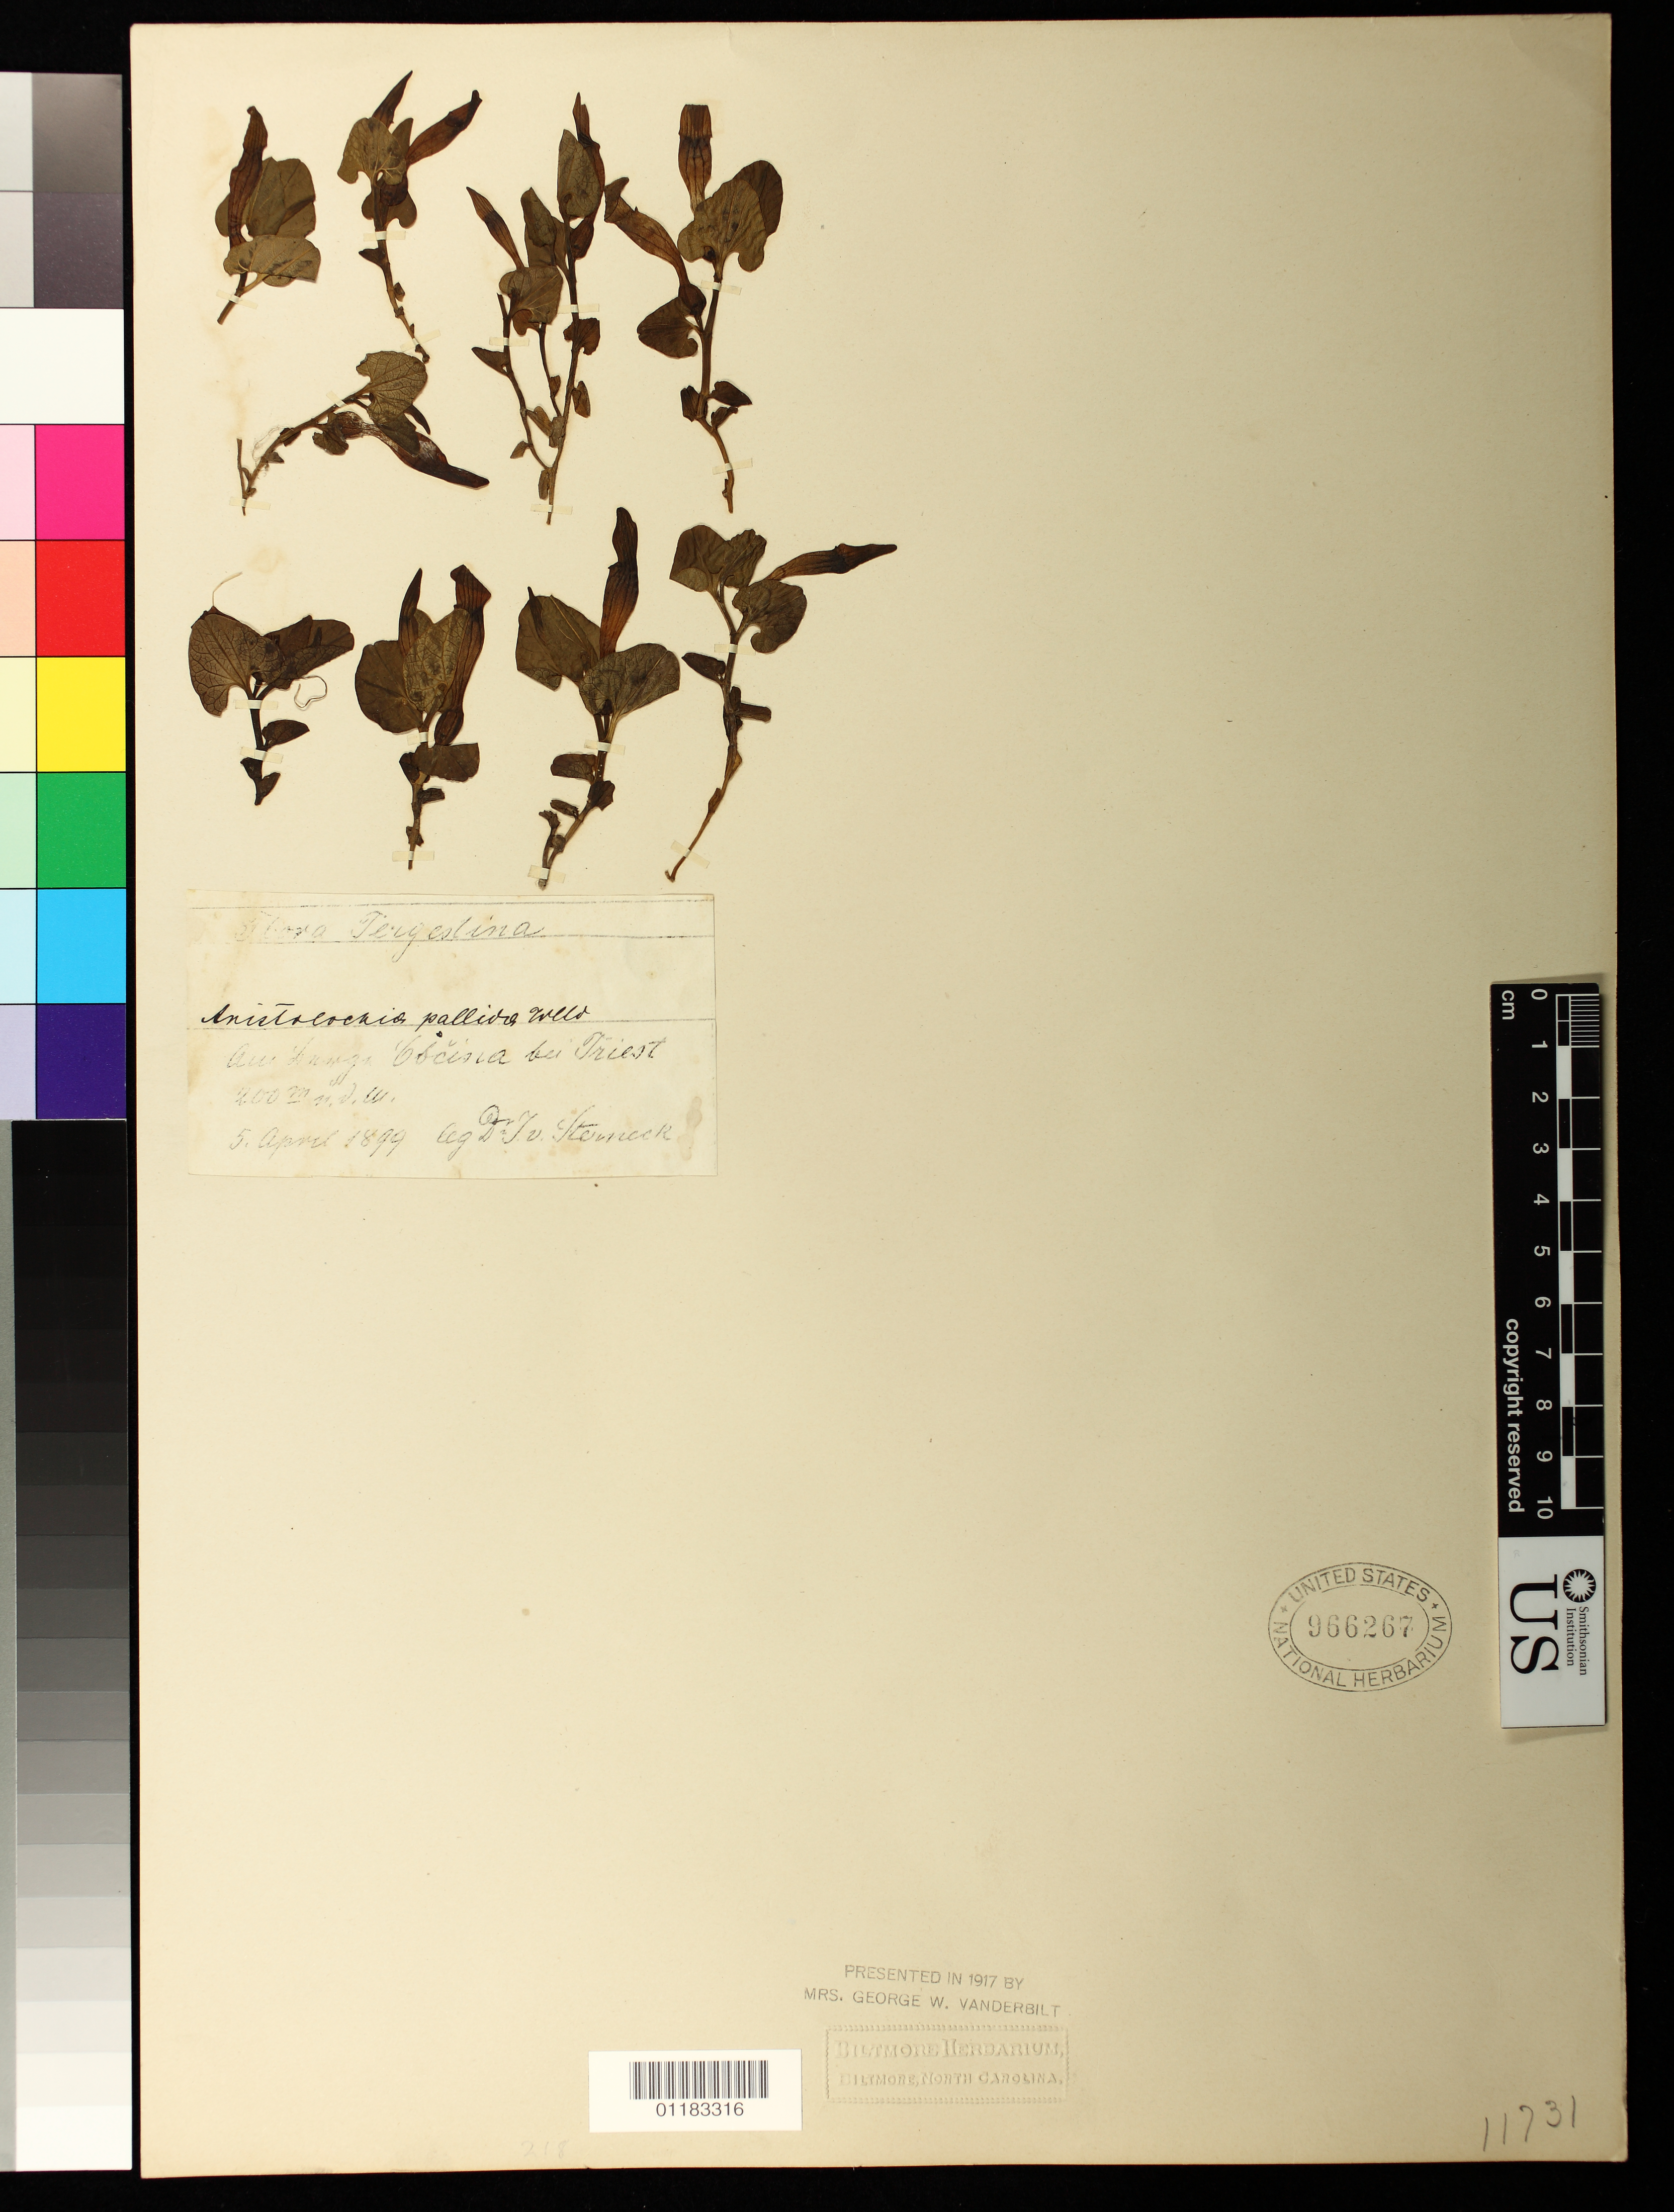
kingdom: Plantae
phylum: Tracheophyta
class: Magnoliopsida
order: Piperales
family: Aristolochiaceae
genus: Aristolochia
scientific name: Aristolochia pallida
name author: Willd.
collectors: J. von Sterneck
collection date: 1899-04-05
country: Italy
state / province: Friuli-Venezia Giulia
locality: Au Lunga Obcina bei Triest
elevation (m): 200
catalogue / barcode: US 966267